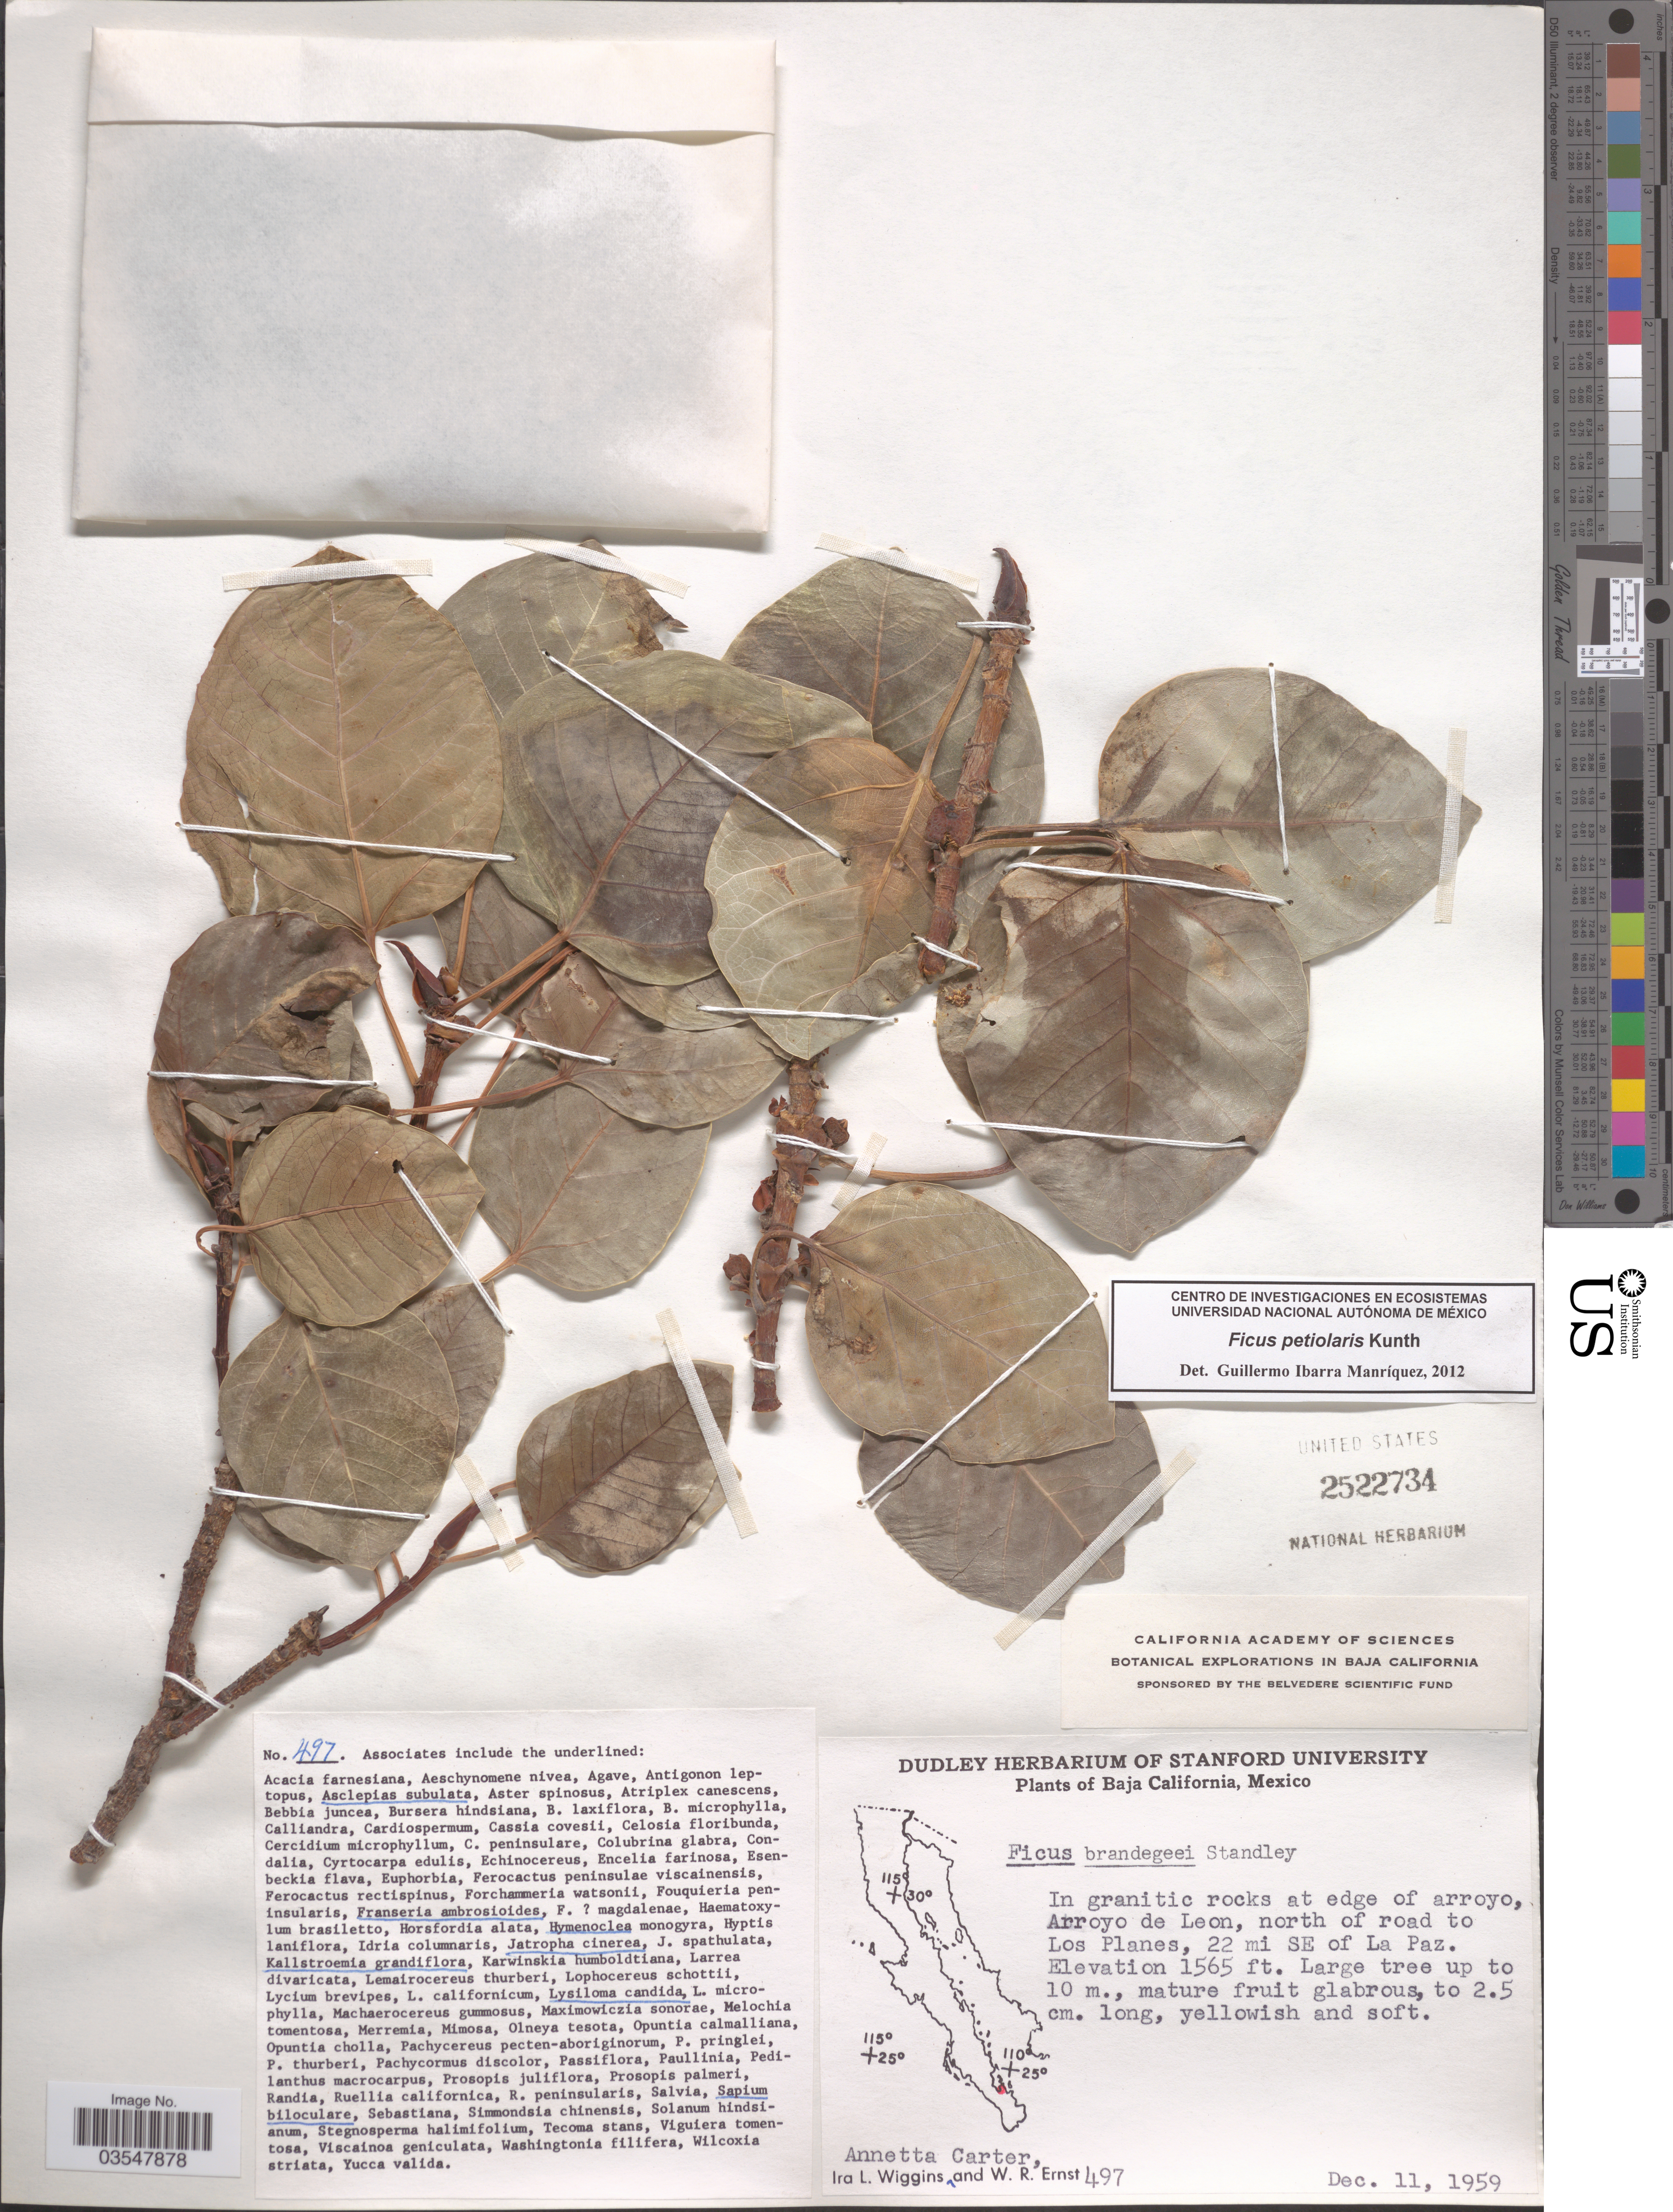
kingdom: Plantae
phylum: Tracheophyta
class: Magnoliopsida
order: Rosales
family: Moraceae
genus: Ficus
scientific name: Ficus petiolaris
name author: Kunth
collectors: I. L. Wiggins, A. Carter & W. R. Ernst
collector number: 497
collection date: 1959-12-11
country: Mexico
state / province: Baja California Sur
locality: Arroyo de Leon, north of road to Los Planes, 22 mi SE of La Paz.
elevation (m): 477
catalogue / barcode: US 2522734